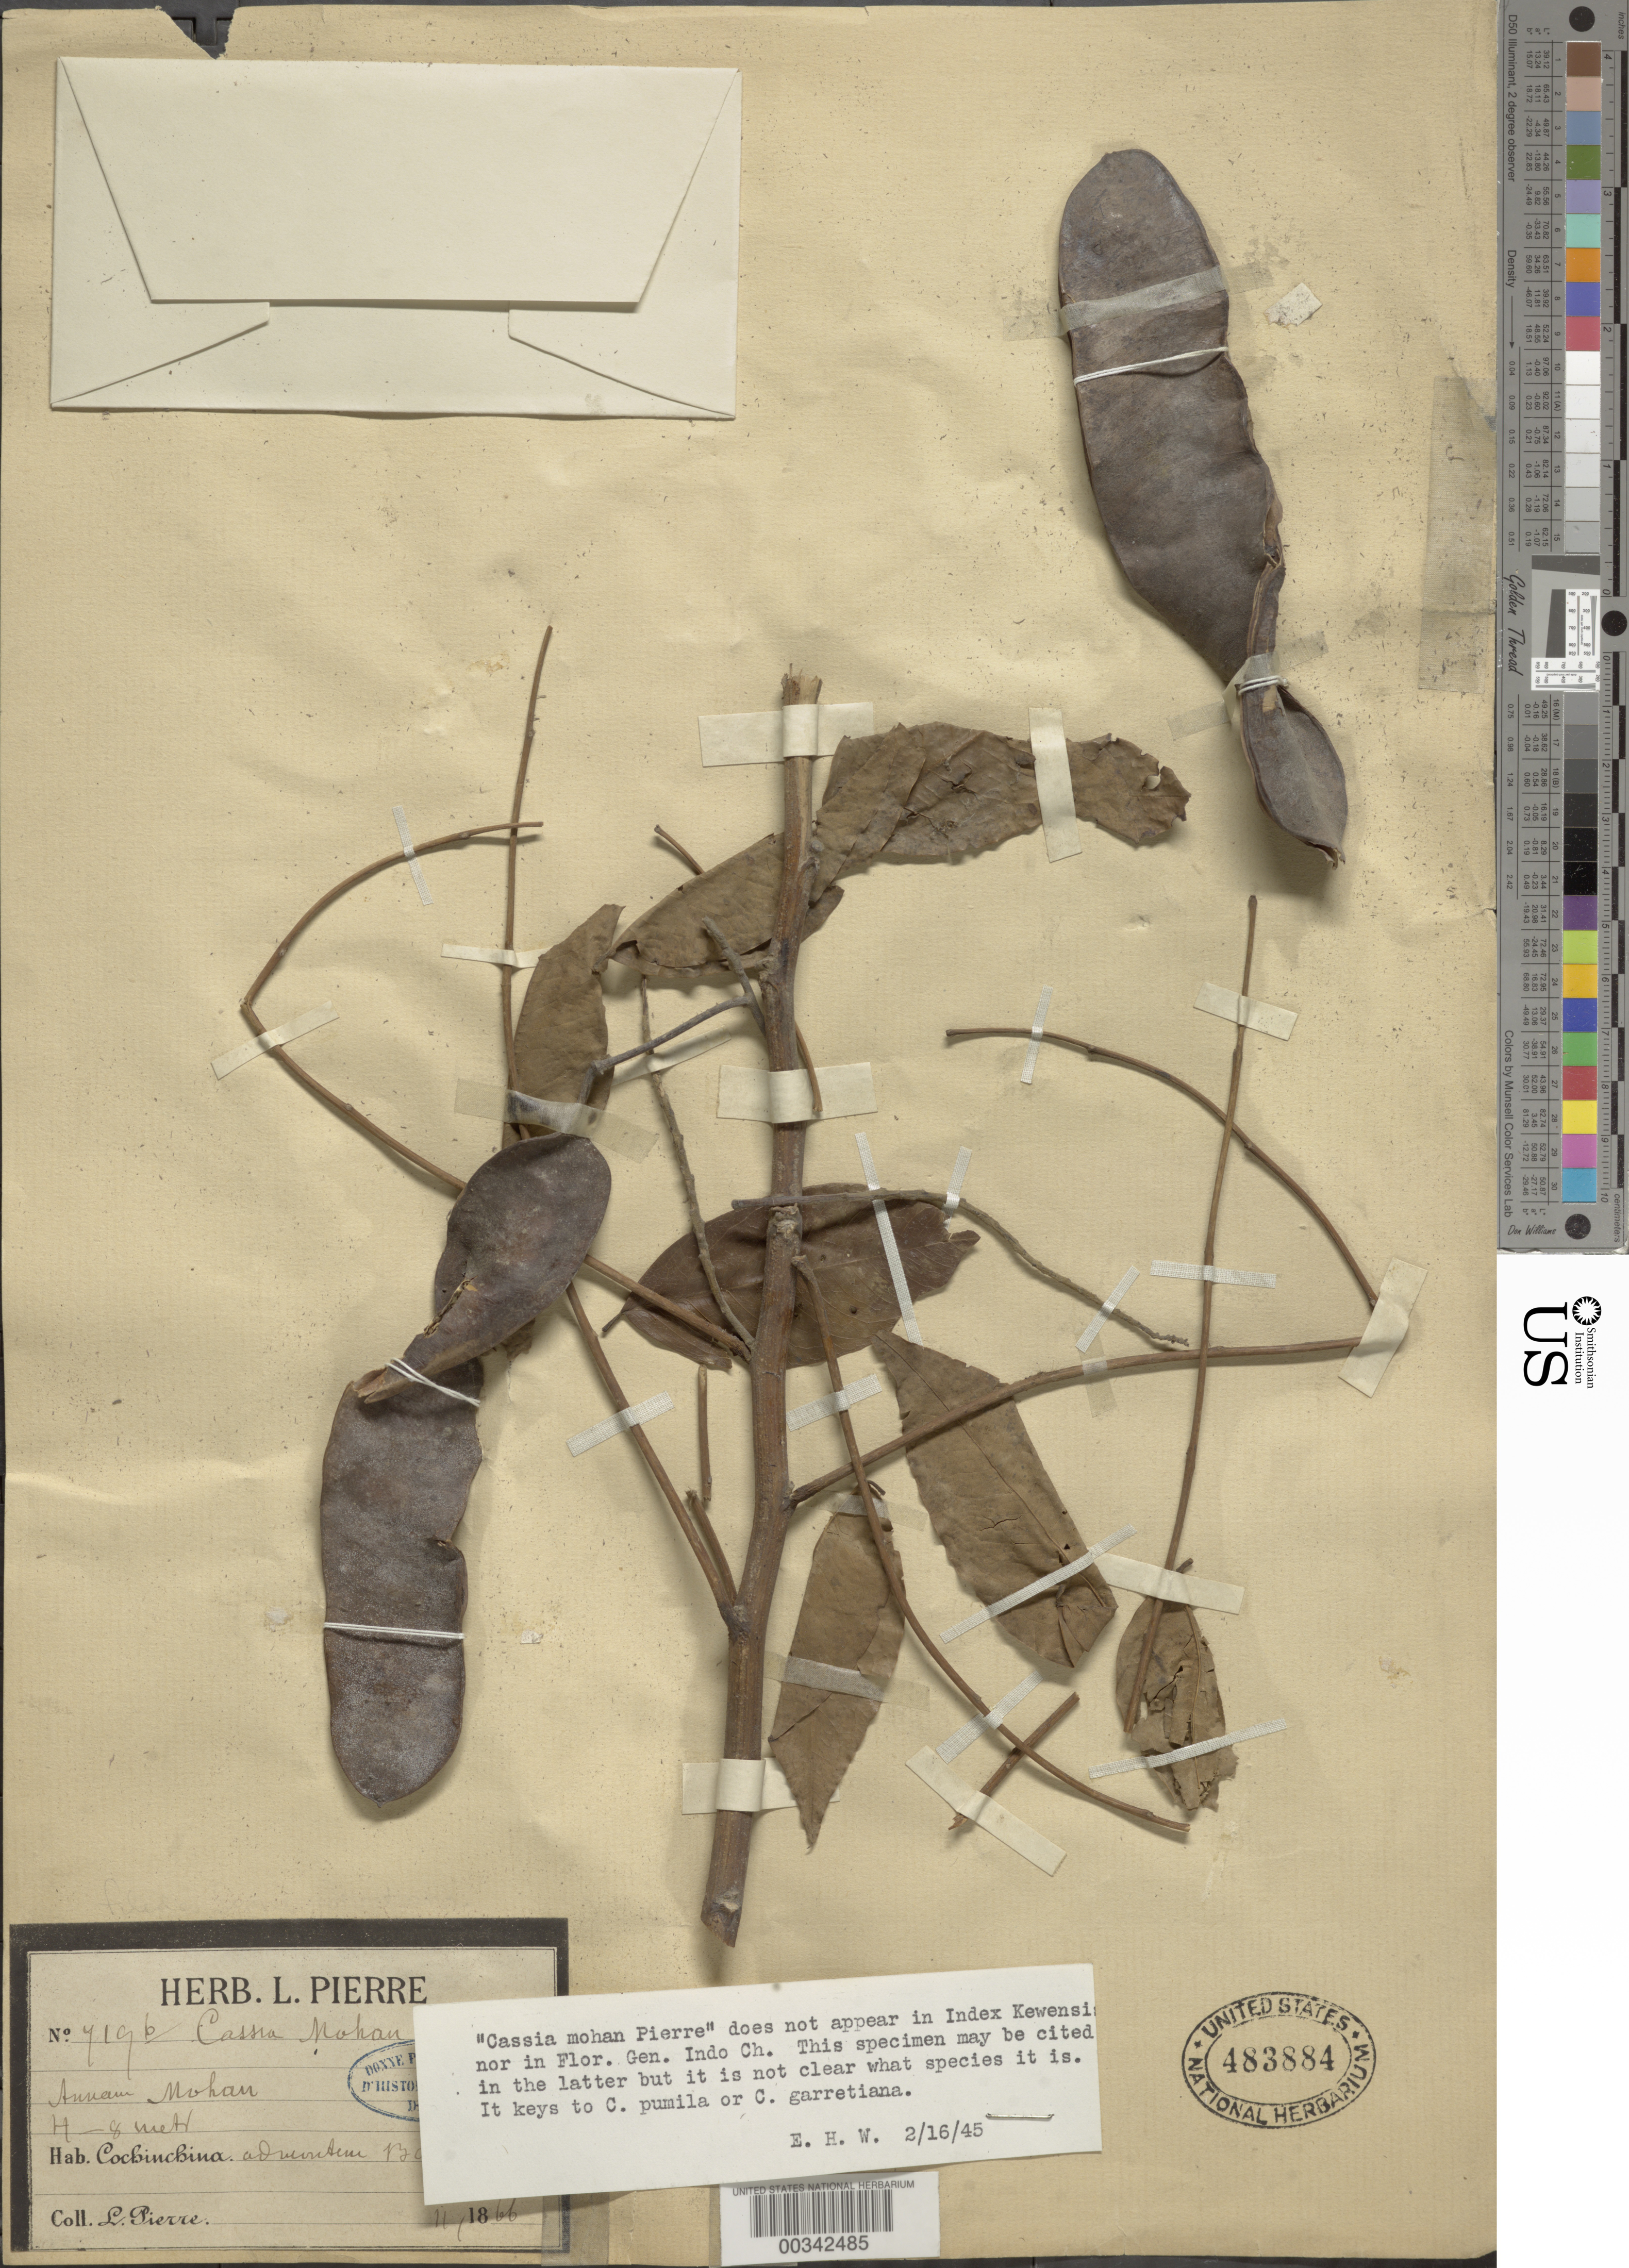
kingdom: Plantae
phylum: Tracheophyta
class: Magnoliopsida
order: Fabales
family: Fabaceae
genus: Senna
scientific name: Senna garrettiana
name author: (Craib) H.S. Irwin & Barneby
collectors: J. Pierre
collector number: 7196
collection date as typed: Nov 1866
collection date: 1866-11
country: Vietnam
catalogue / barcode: US 483884